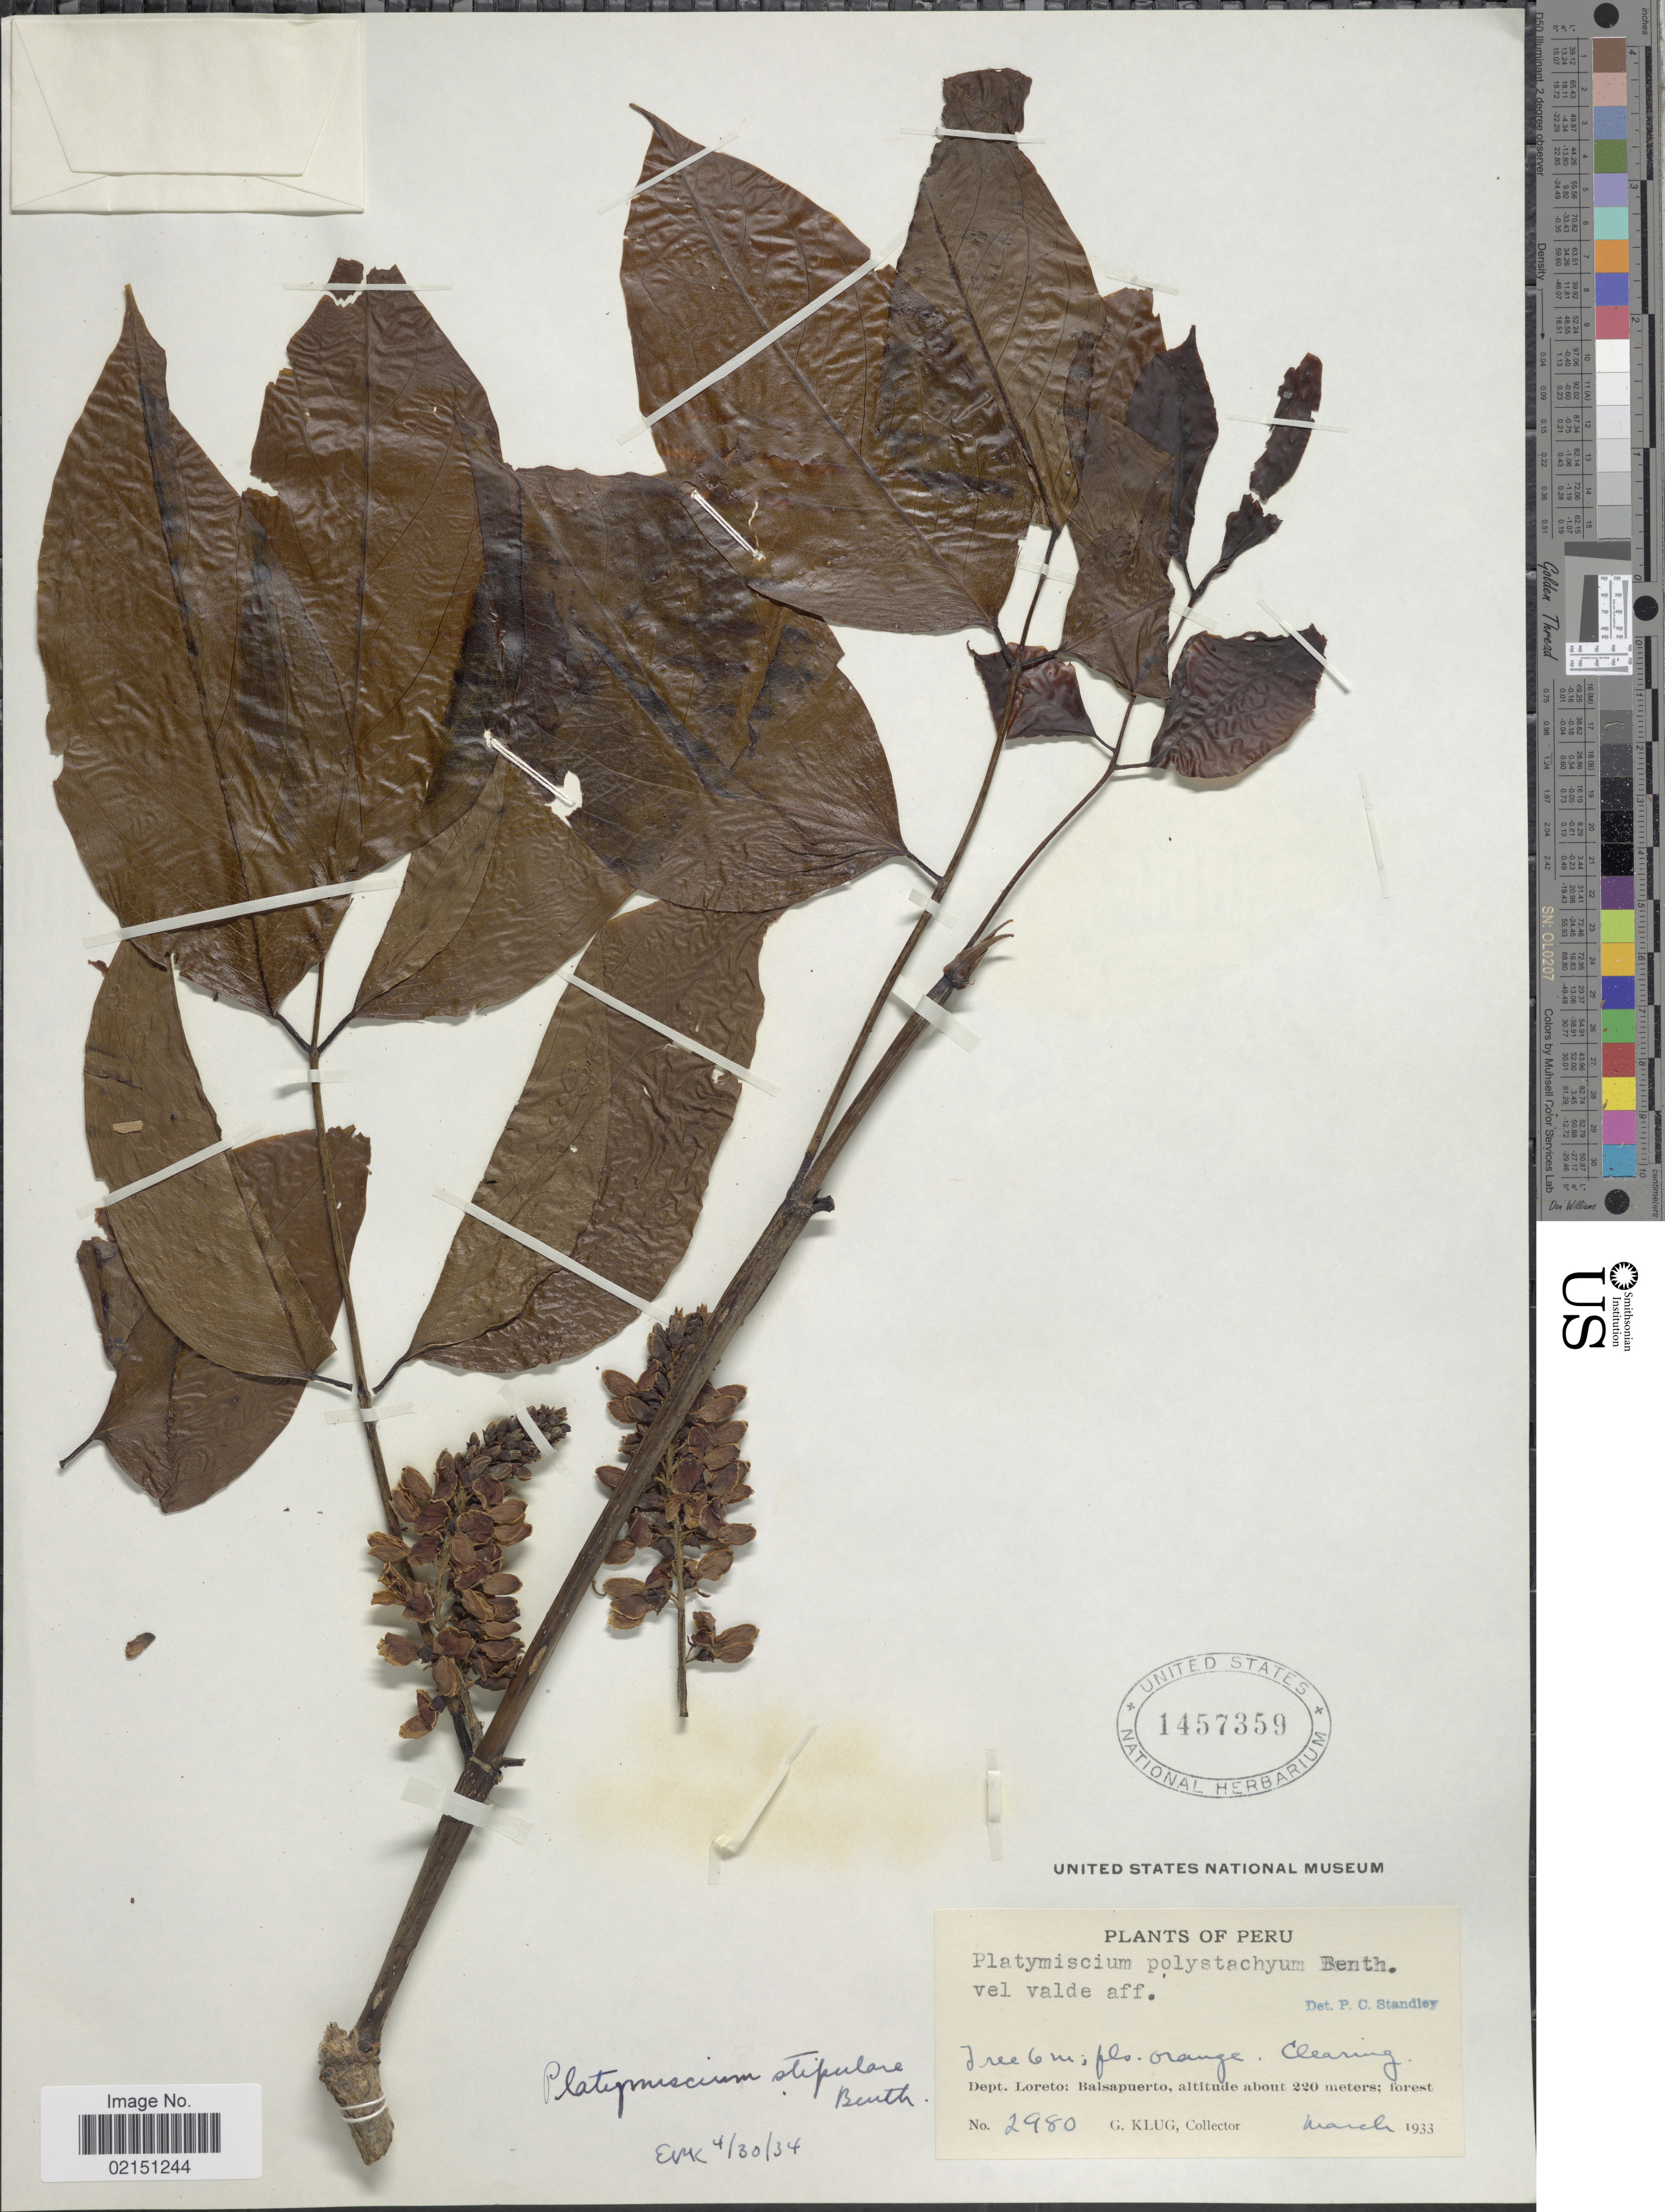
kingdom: Plantae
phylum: Tracheophyta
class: Magnoliopsida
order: Fabales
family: Fabaceae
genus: Platymiscium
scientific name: Platymiscium stipulare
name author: Benth.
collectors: G. Klug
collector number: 2980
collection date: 1933-03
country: Peru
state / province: Loreto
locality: Balsapuerto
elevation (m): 220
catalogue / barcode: US 1457359